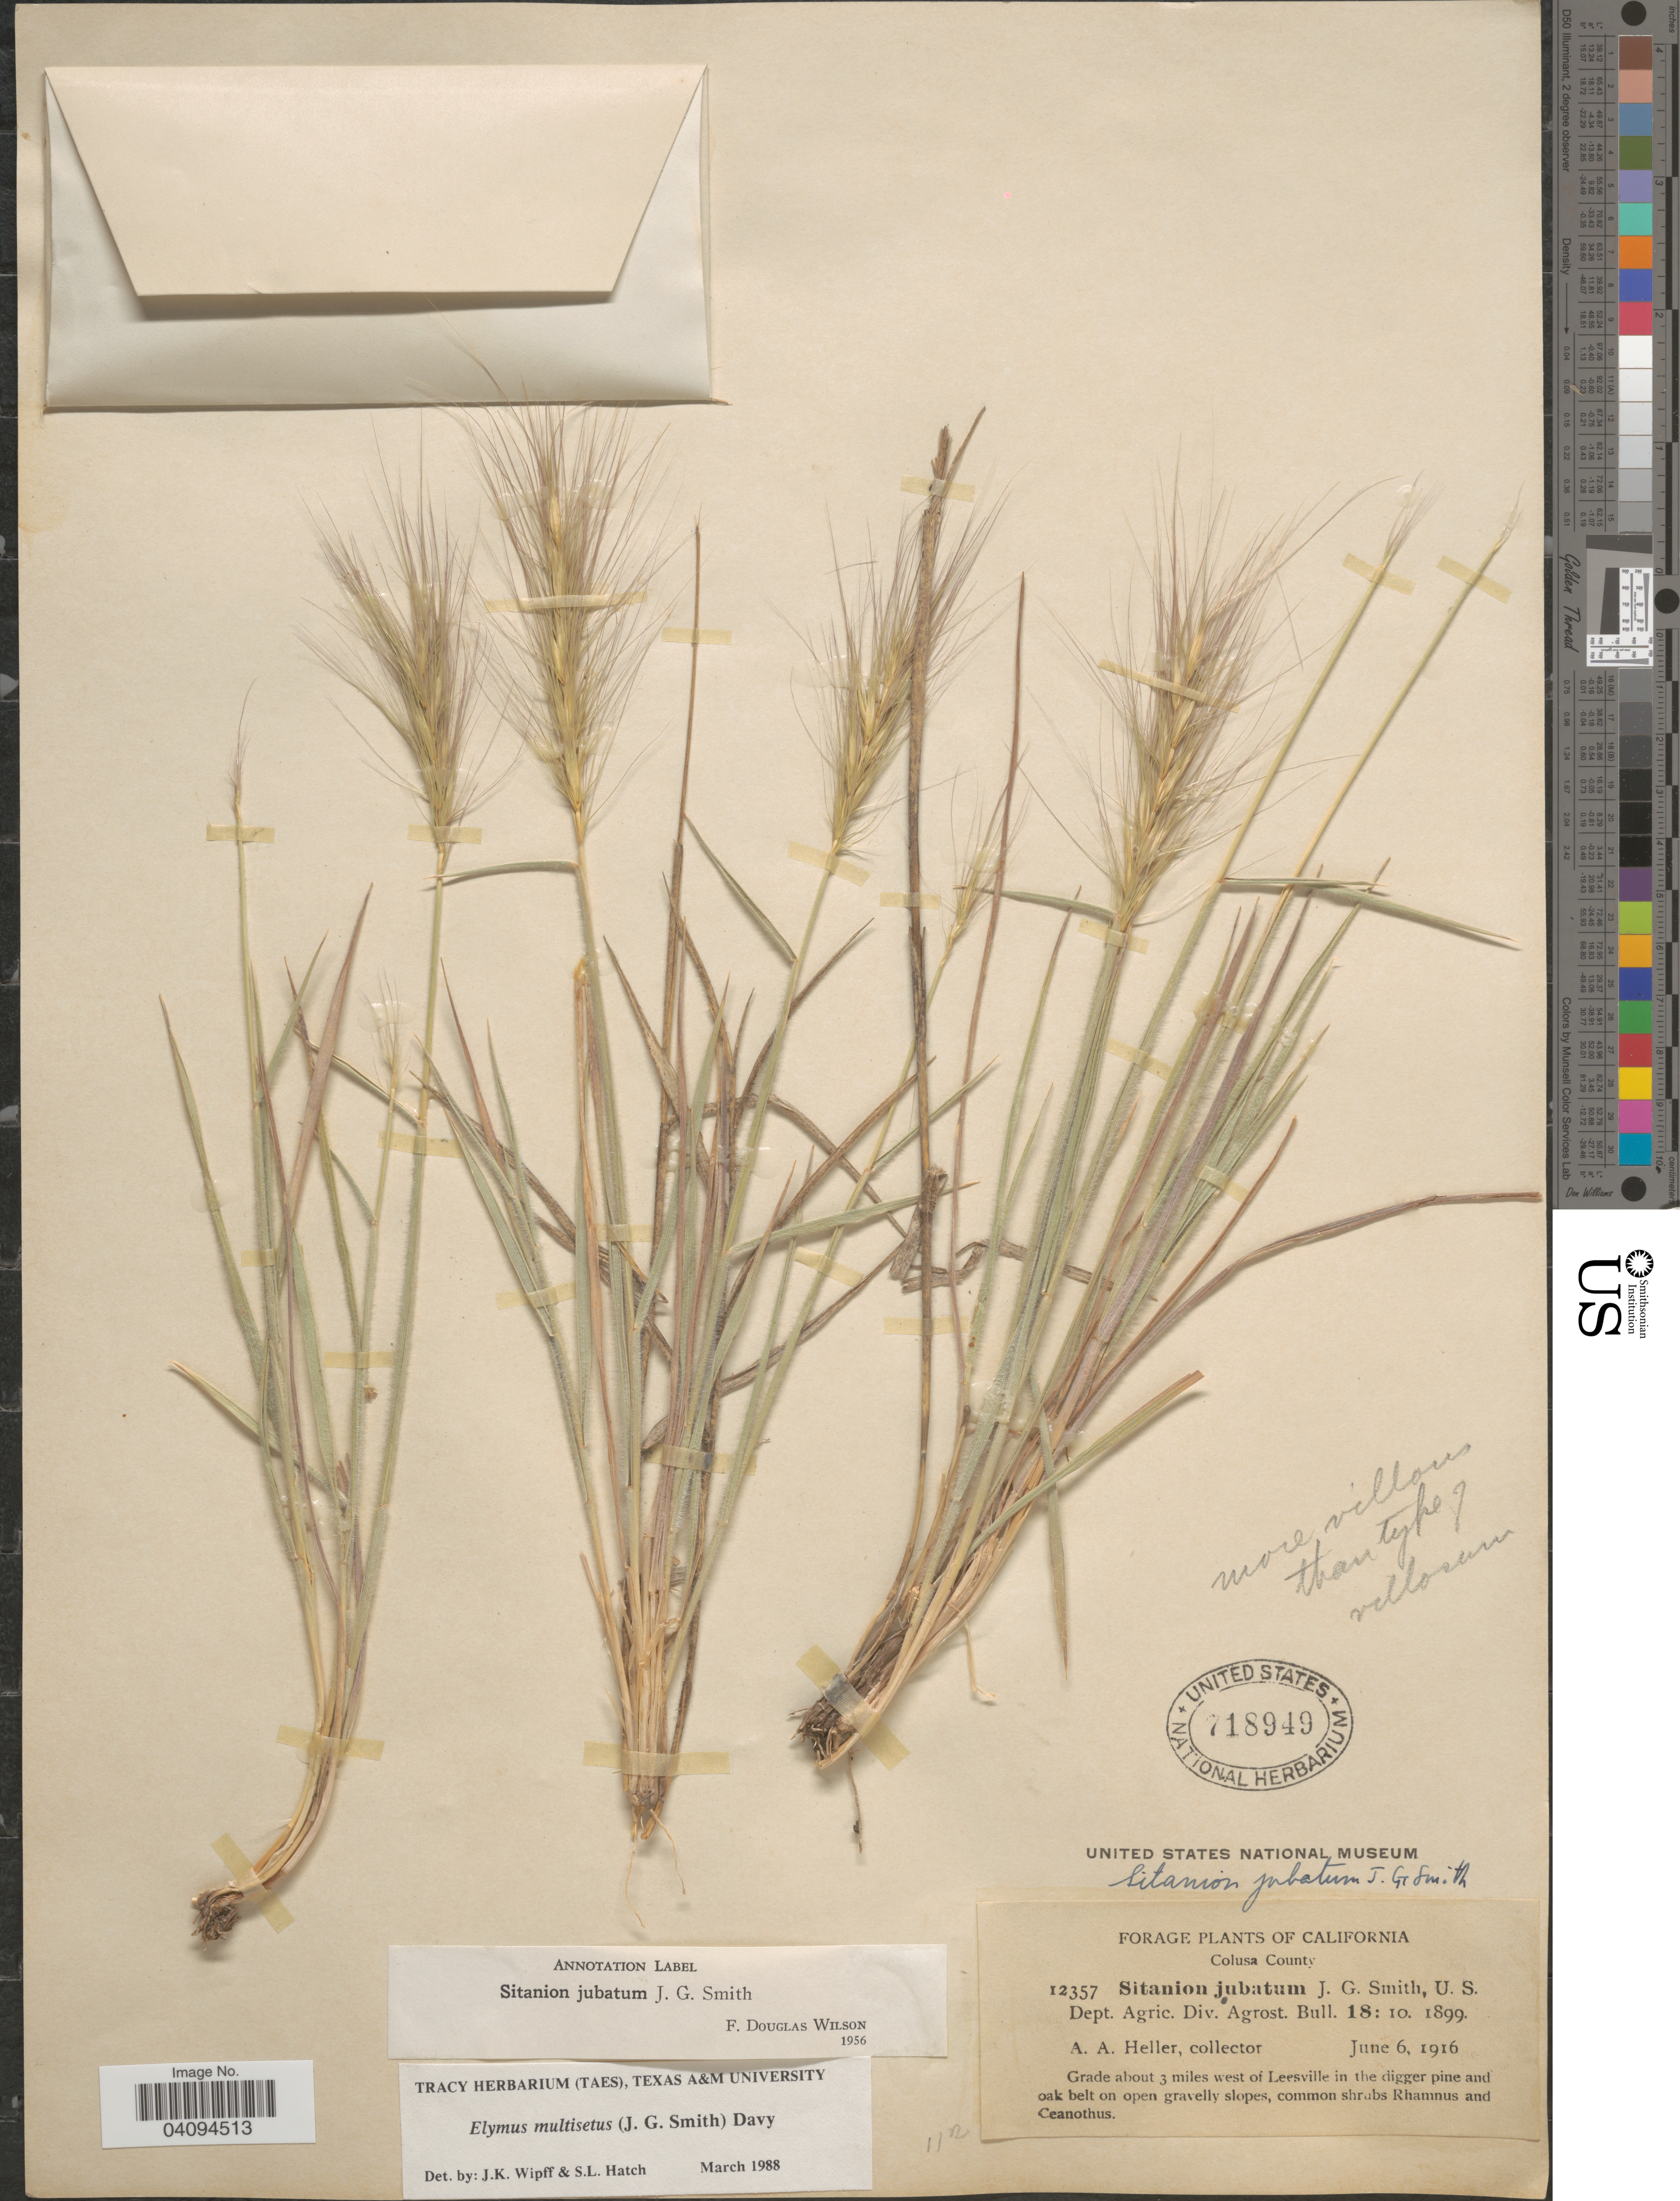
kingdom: Plantae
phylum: Tracheophyta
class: Liliopsida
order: Poales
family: Poaceae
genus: Elymus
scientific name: Elymus multisetus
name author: (J.G. Sm.) Burtt Davy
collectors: A. A. Heller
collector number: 12357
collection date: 1916-06-06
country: United States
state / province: California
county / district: Colusa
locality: Colusa County. Grade about 3 miles west of Leesville in the digger pine and oak belt on open gravelly slopes.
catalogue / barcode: US 718949